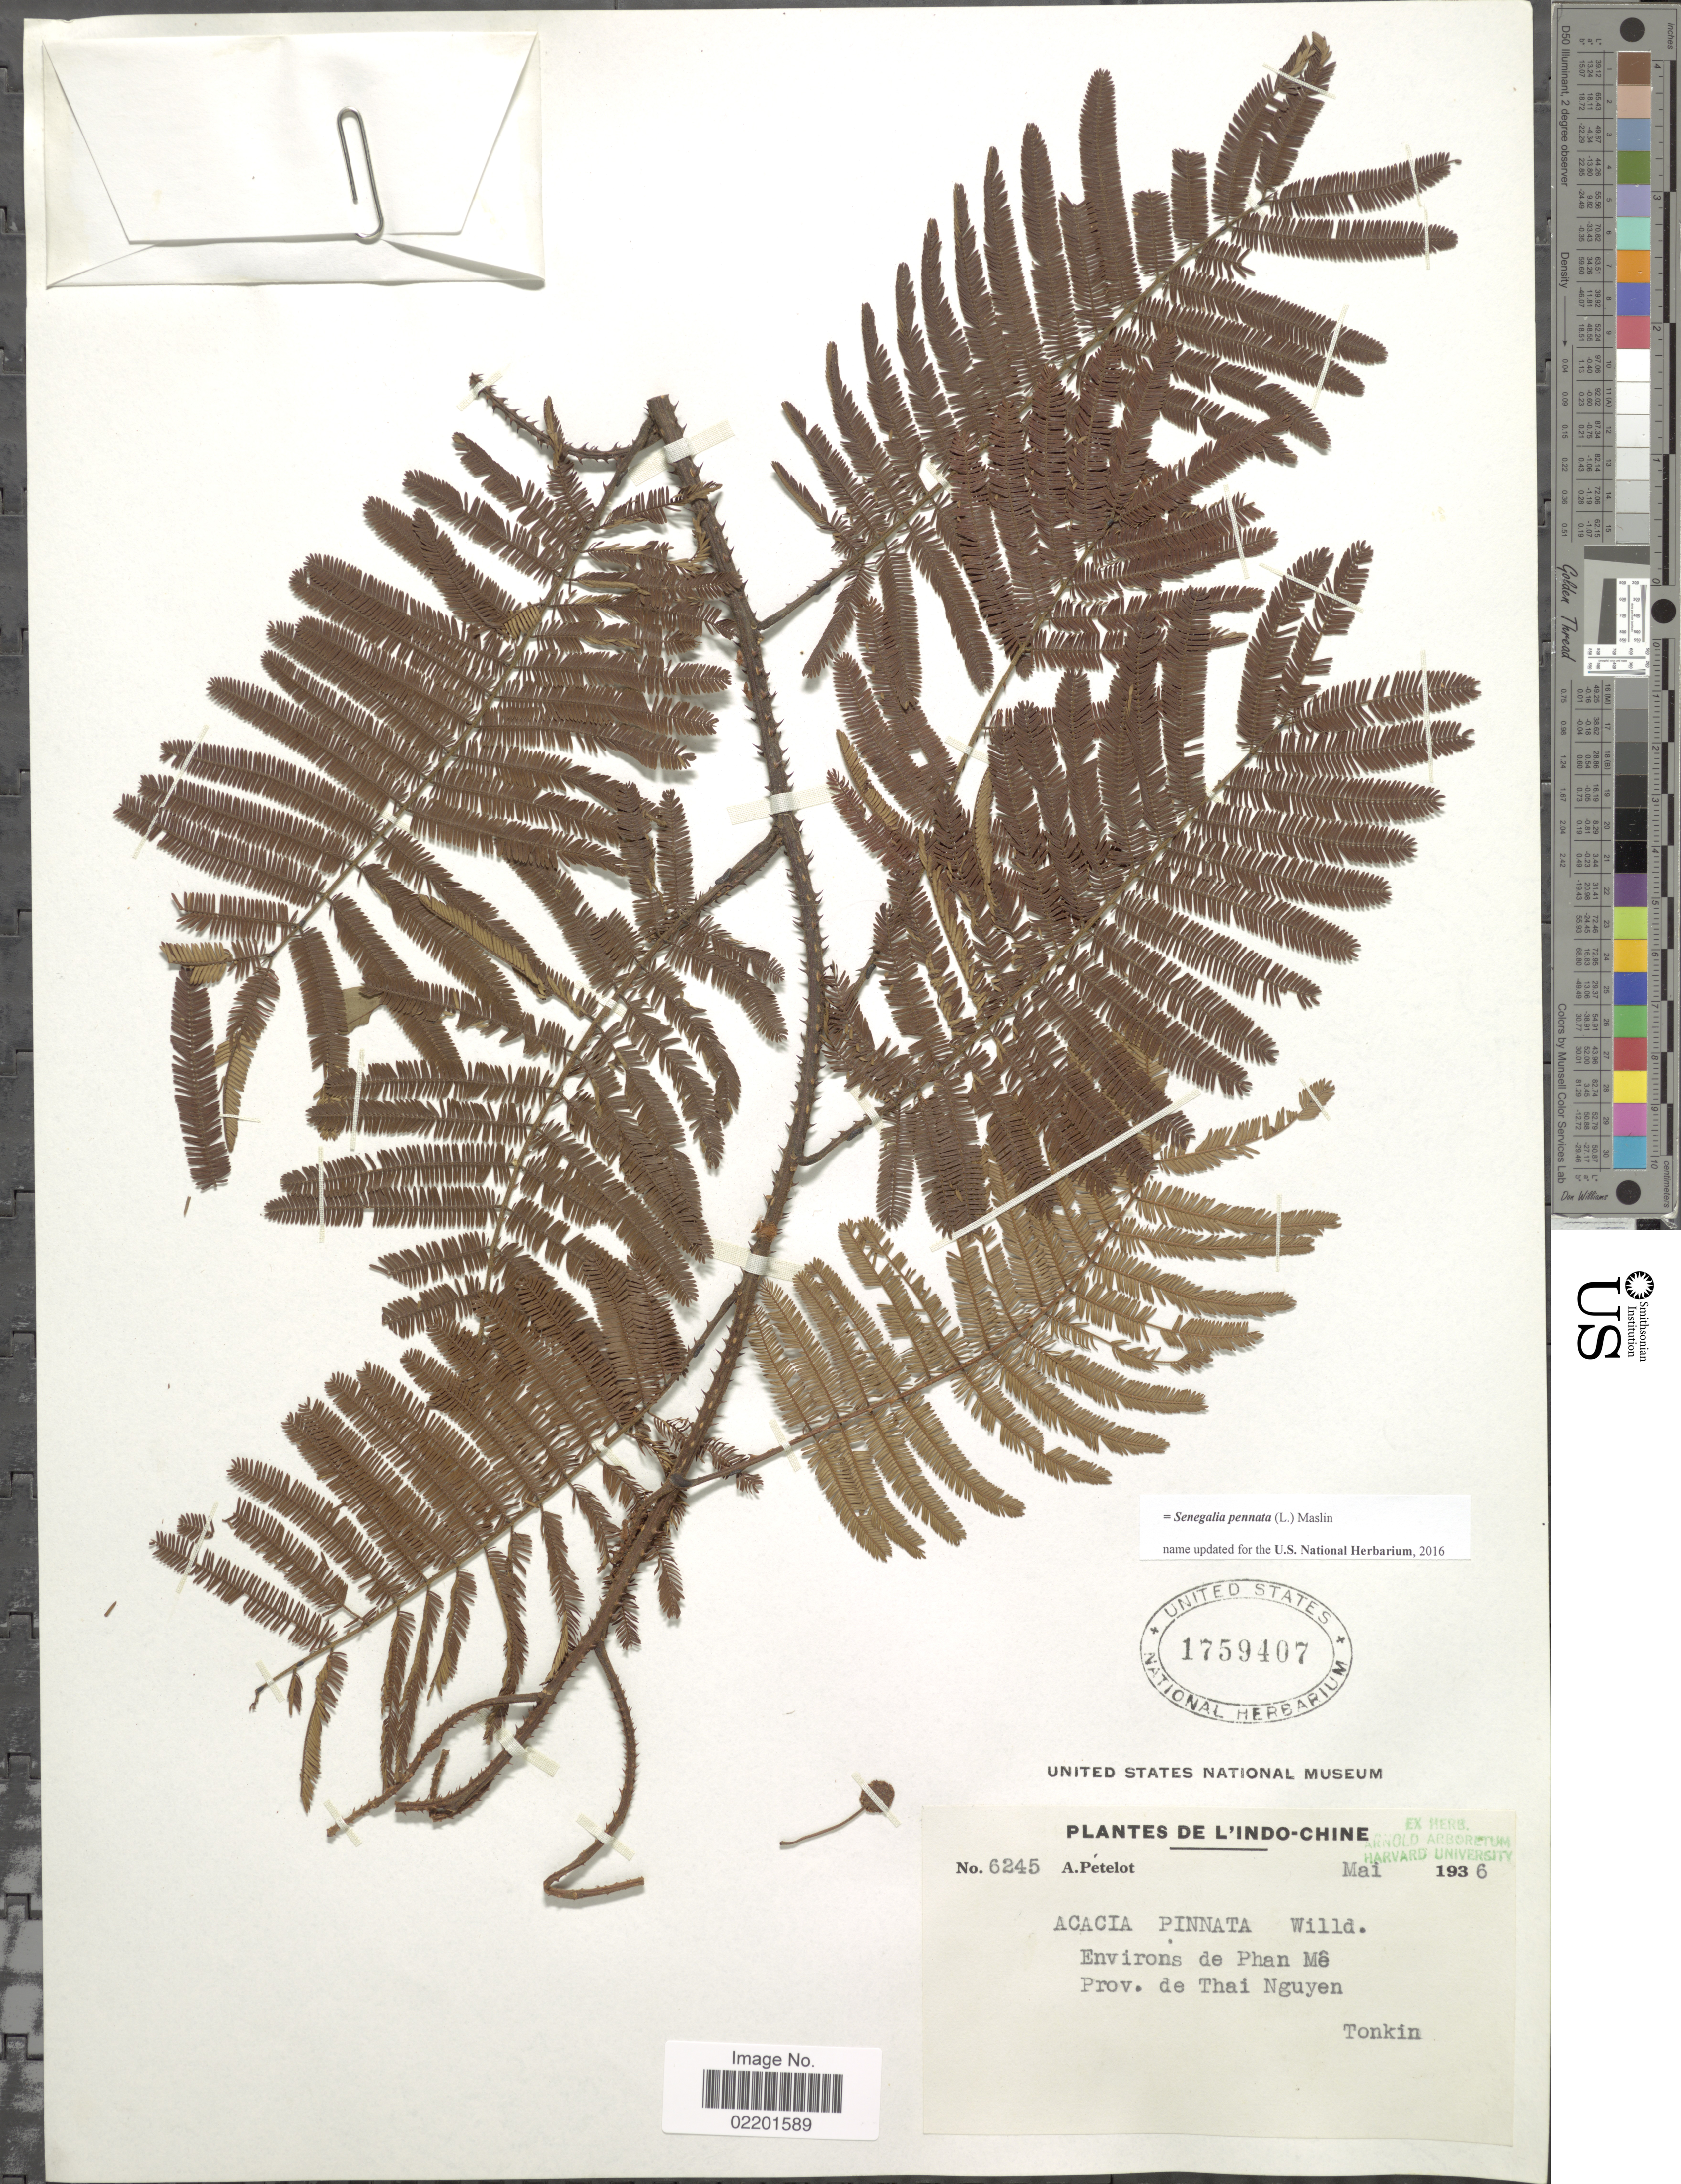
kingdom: Plantae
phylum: Tracheophyta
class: Magnoliopsida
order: Fabales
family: Fabaceae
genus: Senegalia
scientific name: Senegalia pennata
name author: (L.) Maslin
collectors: A. Petelot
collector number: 6245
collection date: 1936-05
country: Vietnam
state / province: Thai Nguyen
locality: L'iIndo-Chine, Environs de Phan Me, Prov. de Thai Nguyen.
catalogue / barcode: US 1759407